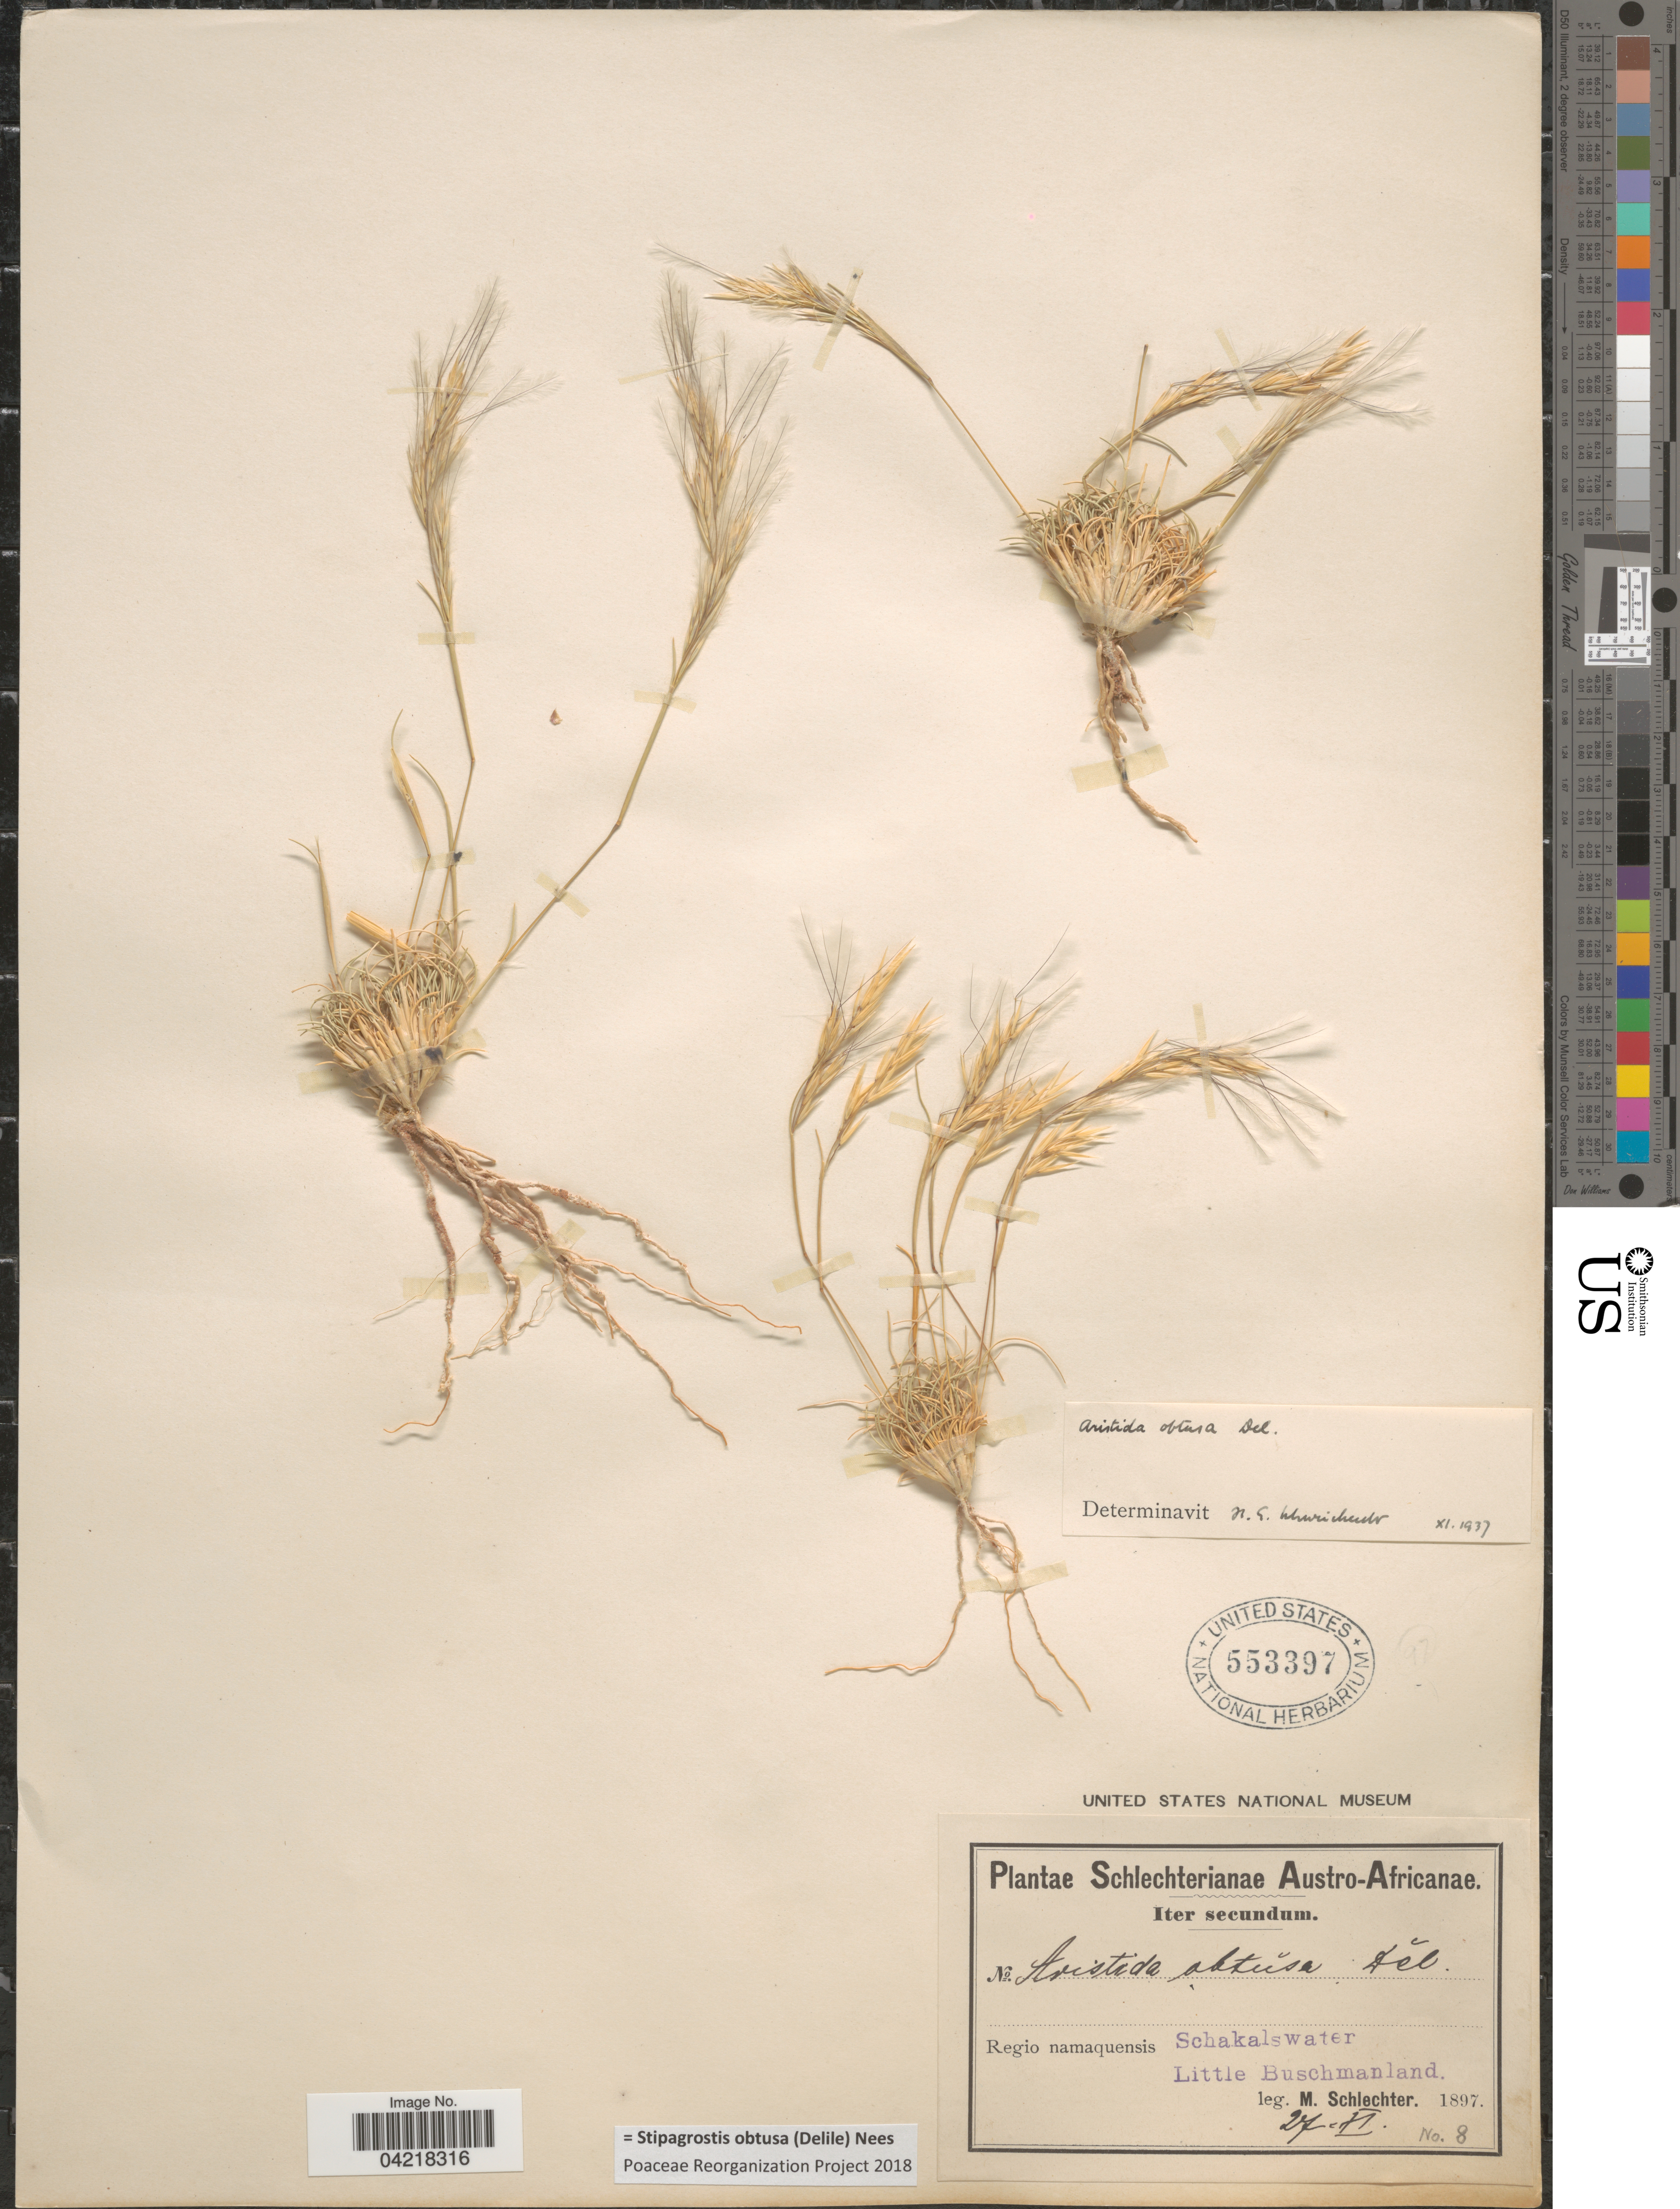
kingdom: Plantae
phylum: Tracheophyta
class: Liliopsida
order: Poales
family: Poaceae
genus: Stipagrostis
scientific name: Stipagrostis obtusa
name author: (Delile) Nees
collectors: M. Schlechter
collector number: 8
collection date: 1897-11-27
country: South Africa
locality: Austro-Africanae. Iter secundum. Regio namaquensis Schakalswater. Little Buschmanland.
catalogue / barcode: US 553397